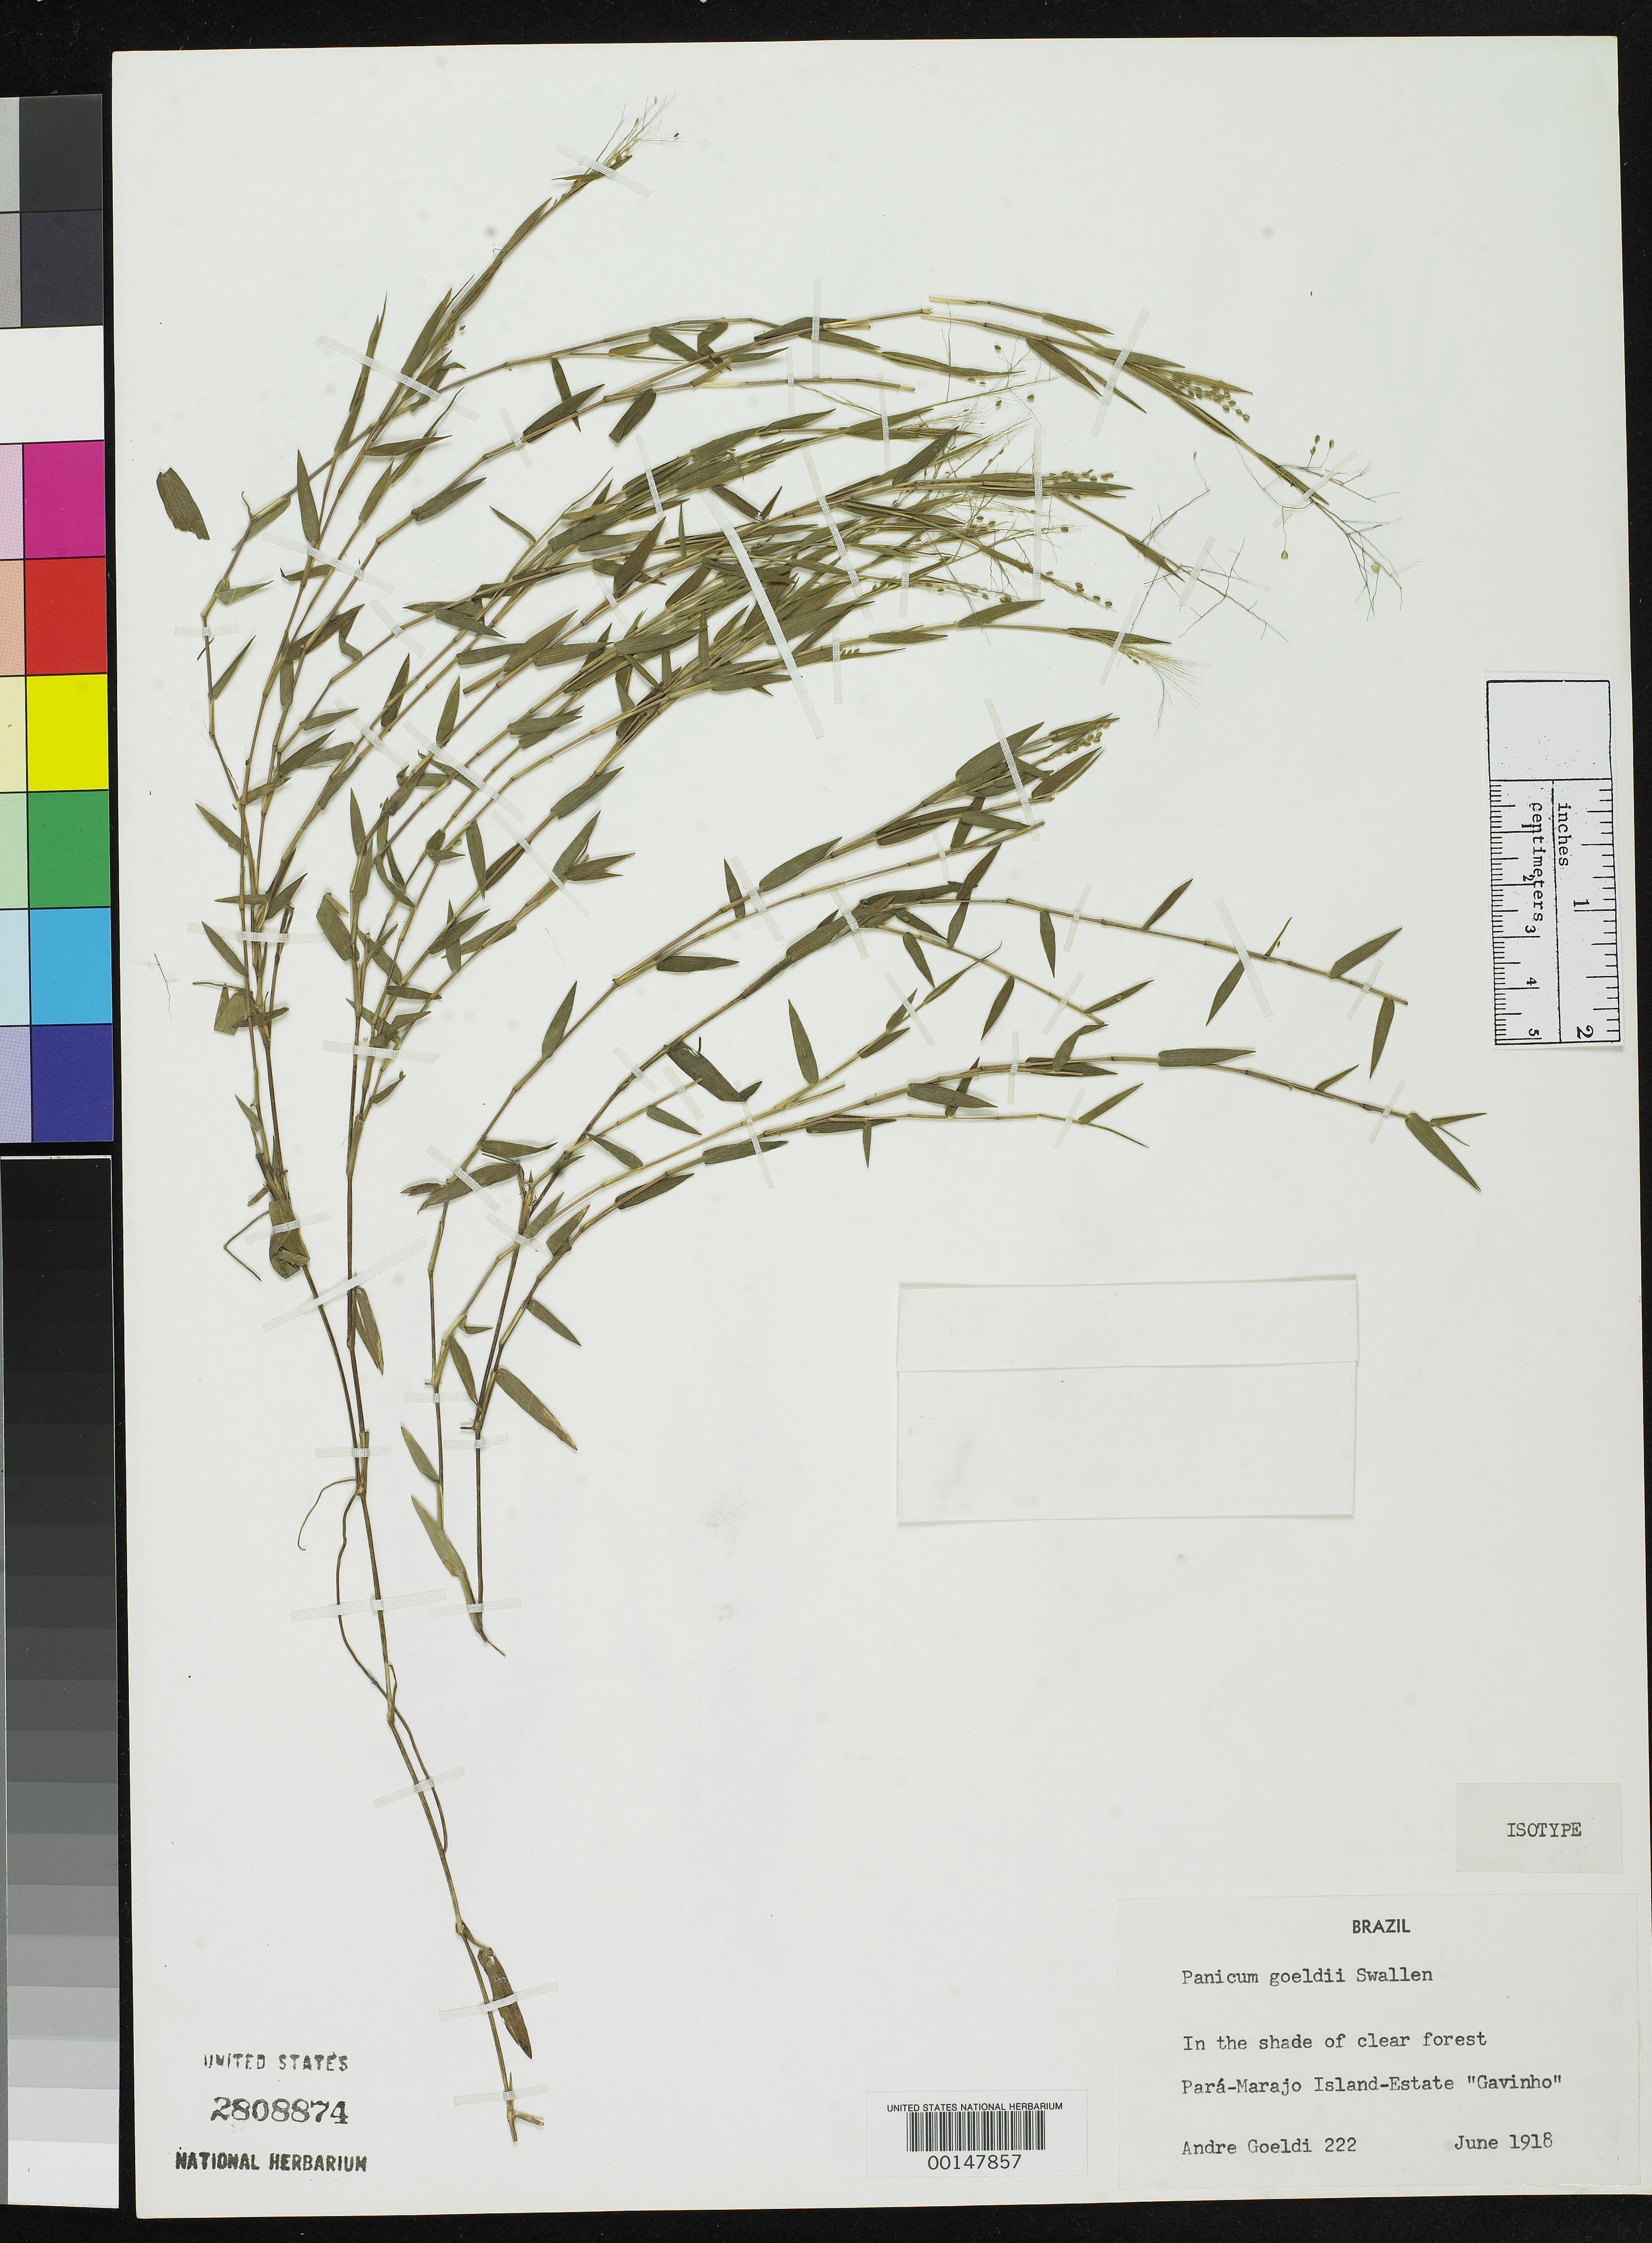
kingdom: Plantae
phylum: Tracheophyta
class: Liliopsida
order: Poales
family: Poaceae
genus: Panicum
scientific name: Panicum goeldii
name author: Swallen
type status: Isotype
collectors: E. Goeldi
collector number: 222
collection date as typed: Jun 1918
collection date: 1918-06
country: Brazil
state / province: Pará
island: Marajo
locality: Estate Gavinho.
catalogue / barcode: US 2808874